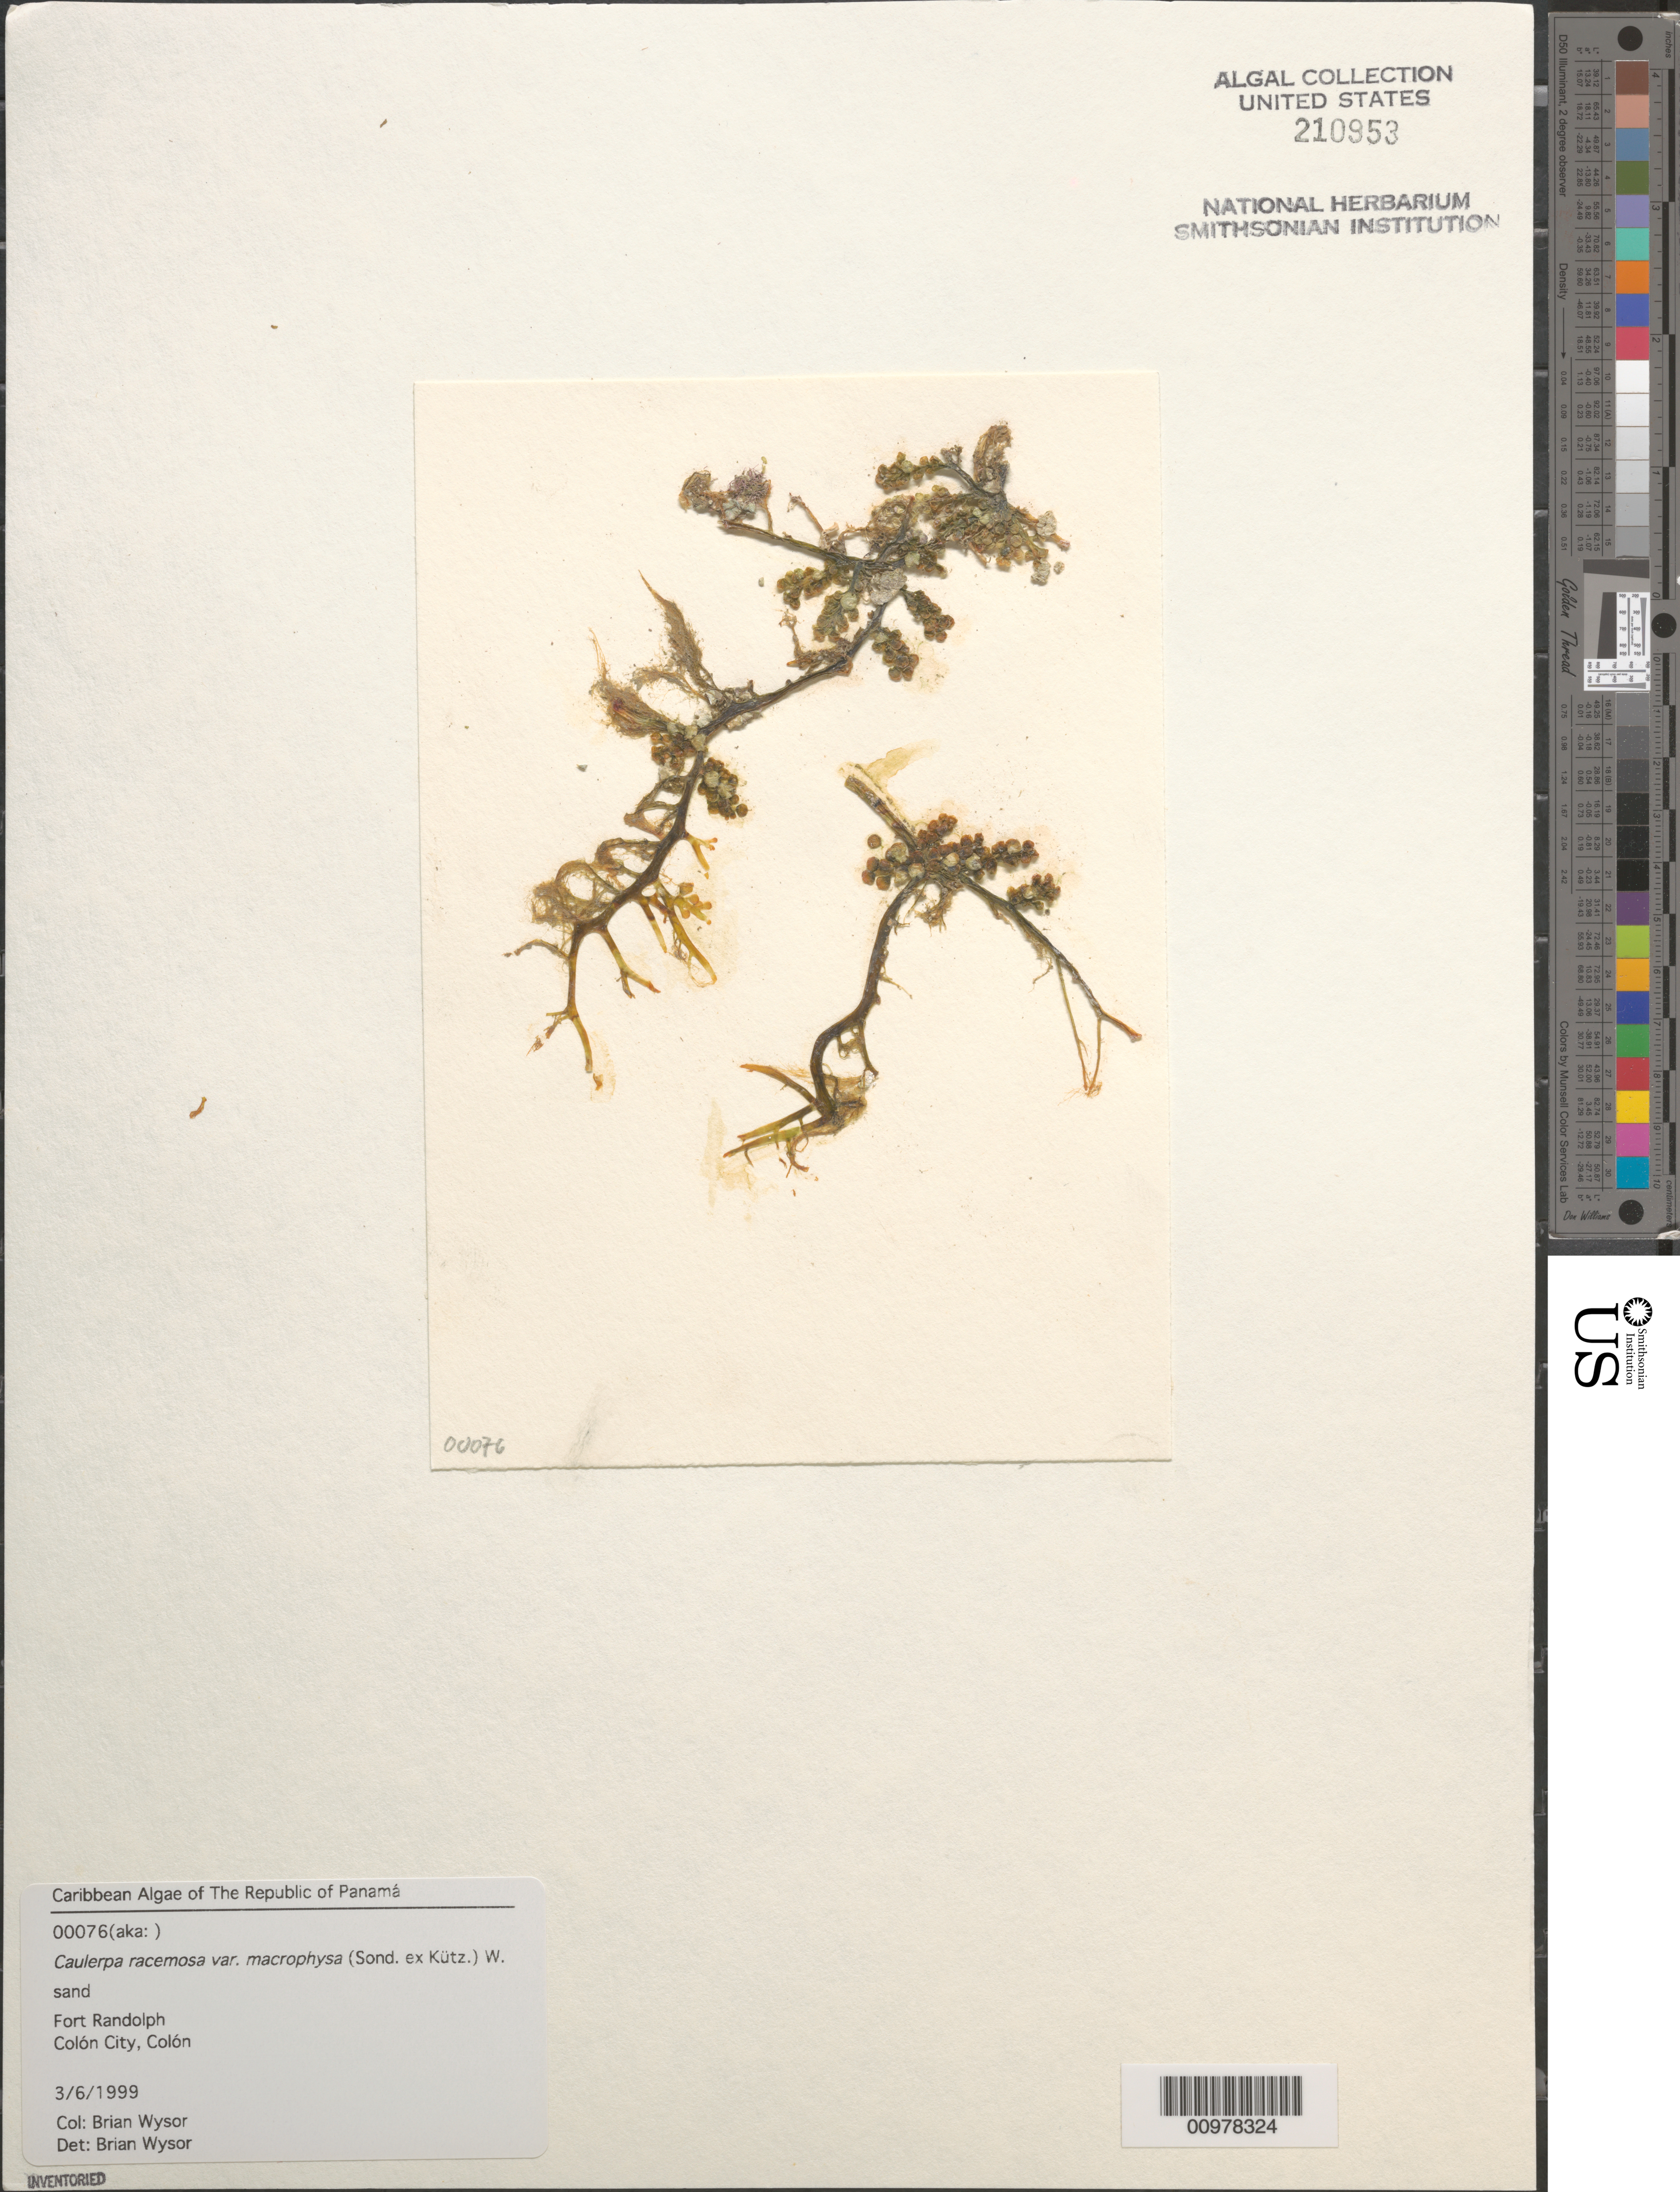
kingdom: Plantae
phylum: Chlorophyta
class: Ulvophyceae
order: Bryopsidales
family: Caulerpaceae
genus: Caulerpa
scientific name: Caulerpa racemosa var. macrophysa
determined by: Wysor, B.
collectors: B. Wysor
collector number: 00076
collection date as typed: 06 Mar 1999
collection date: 1999-03-06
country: Panama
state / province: Colón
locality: Fort Randolph, Colón City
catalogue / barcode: US 210953